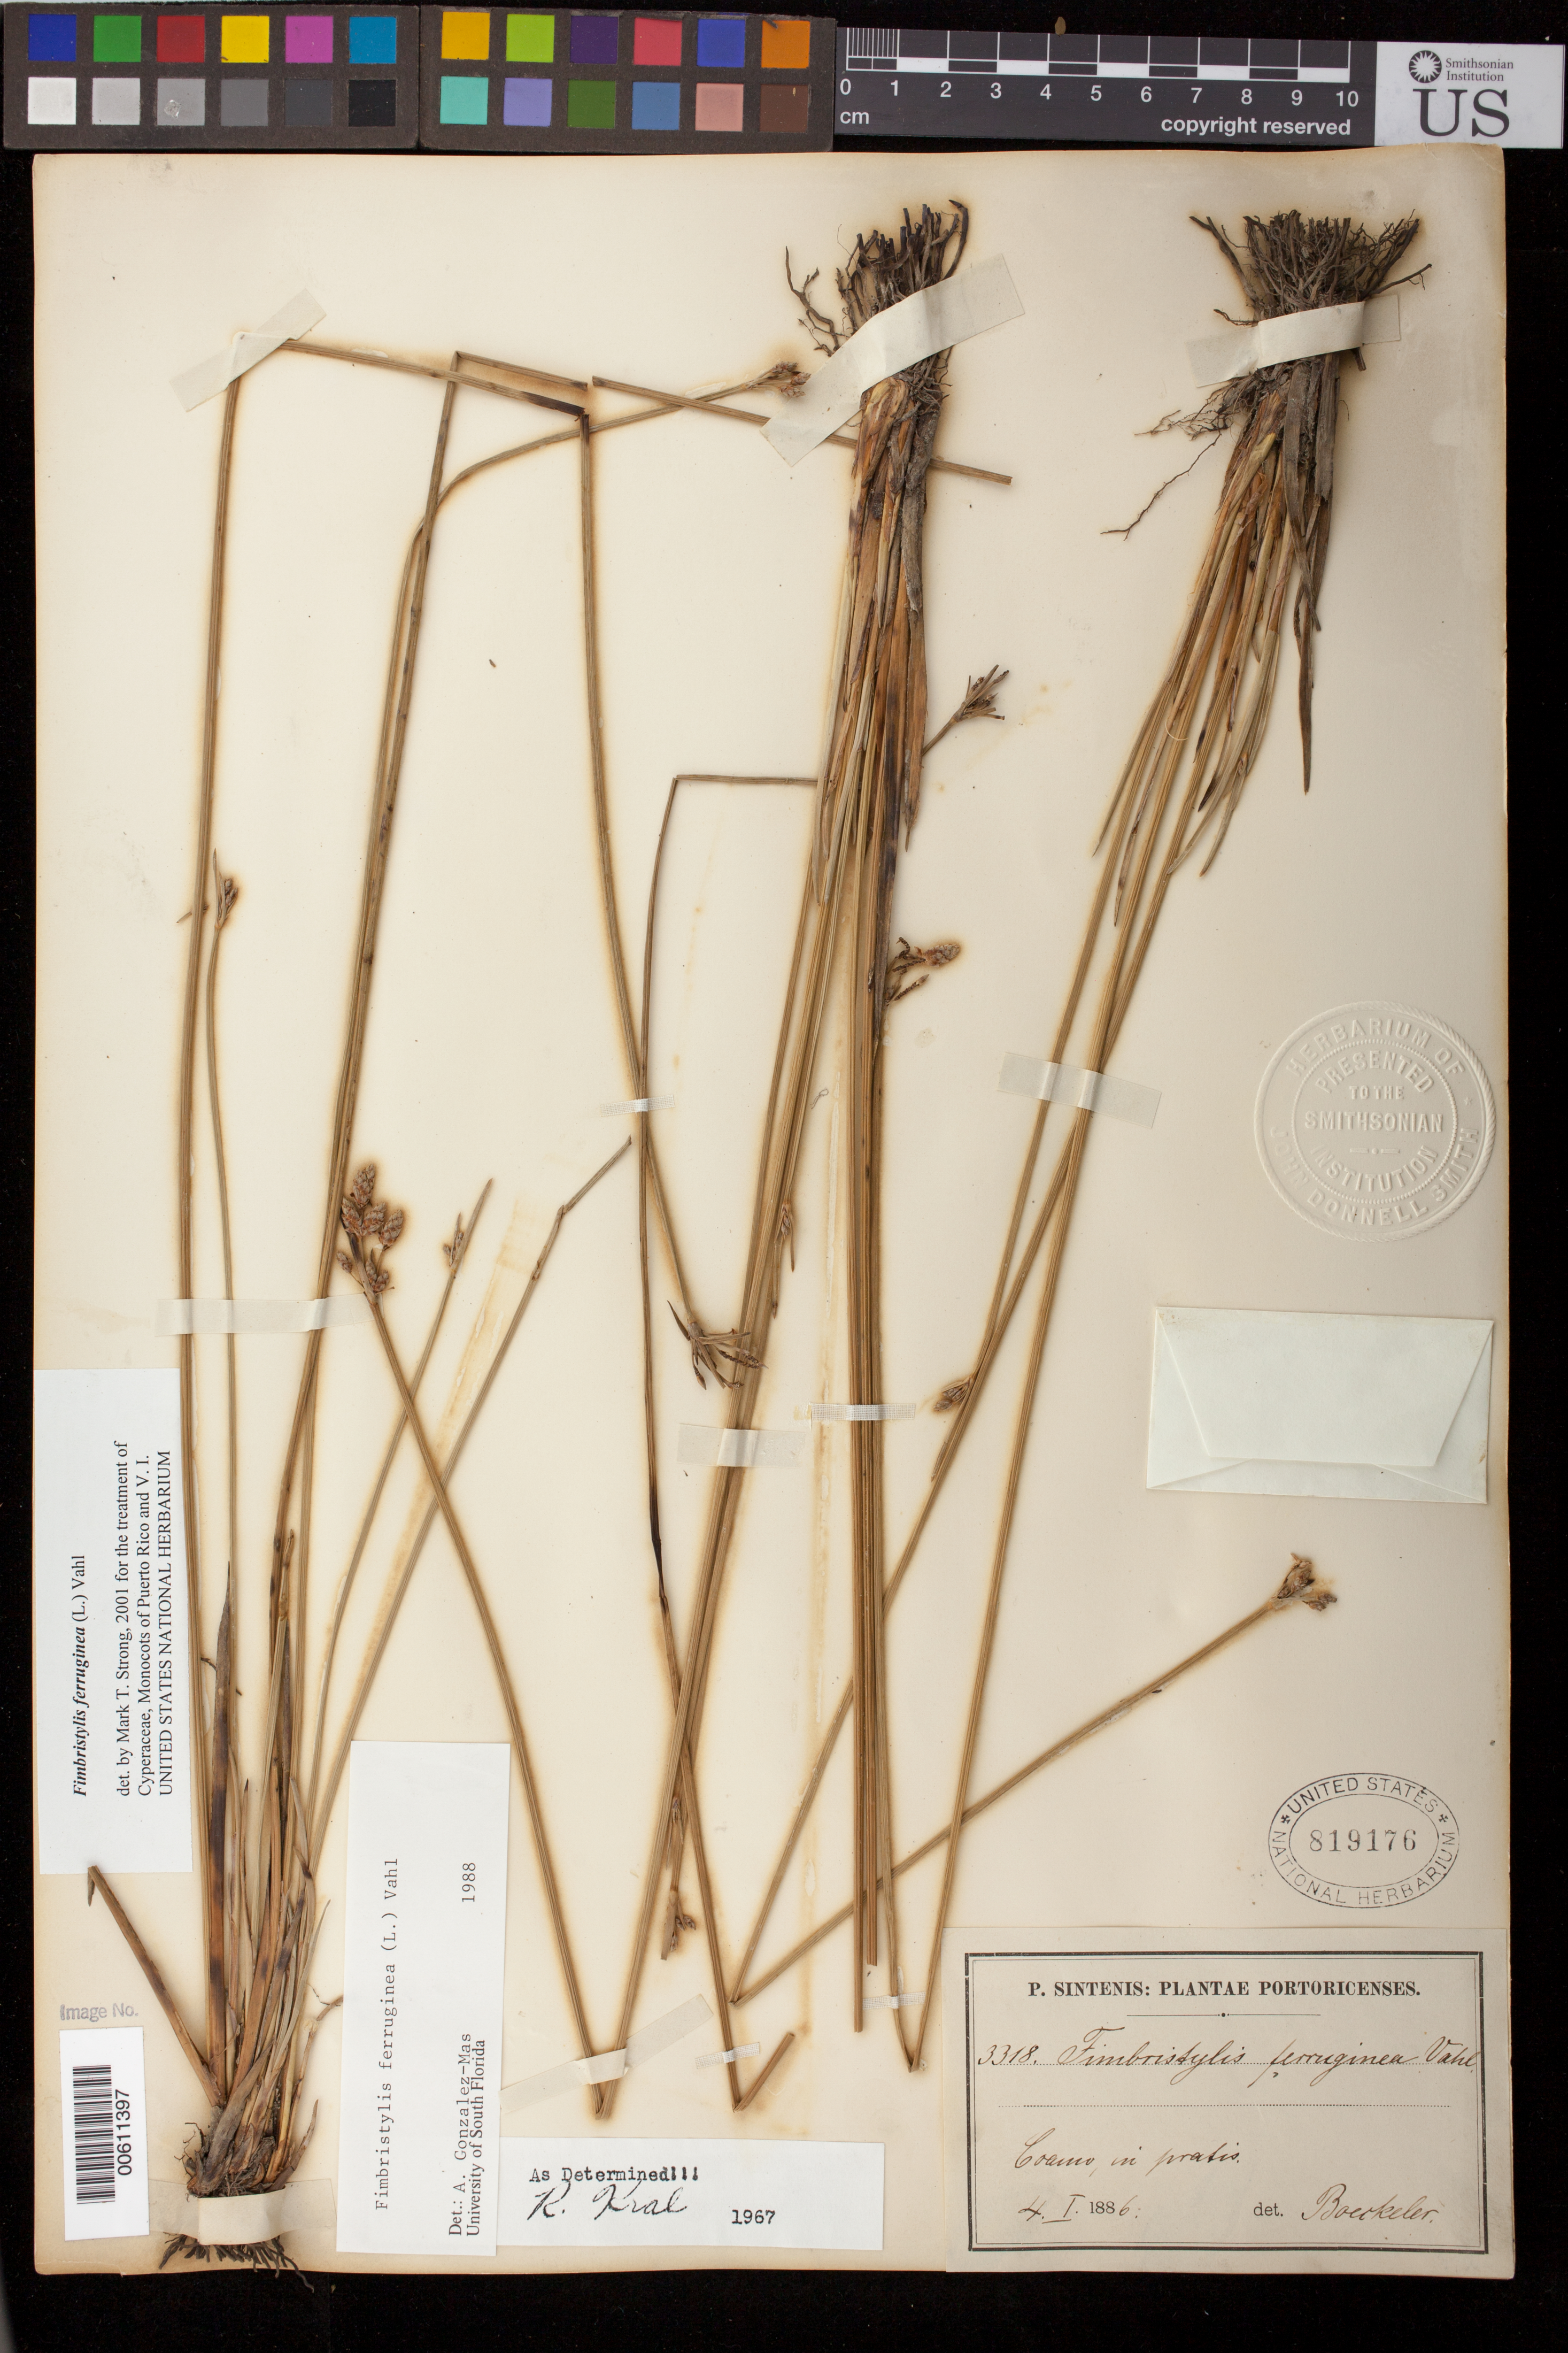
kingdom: Plantae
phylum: Tracheophyta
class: Liliopsida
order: Poales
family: Cyperaceae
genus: Fimbristylis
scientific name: Fimbristylis ferruginea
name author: (L.) Vahl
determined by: Strong, M. T., (US), Smithsonian Institution - National Museum of Natural History (UNITED STATES)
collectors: P. Sintenis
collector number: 3318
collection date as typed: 04 Jan 1886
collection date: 1886-01-04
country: Puerto Rico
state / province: Coamo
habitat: In pratis.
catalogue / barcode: US 819176